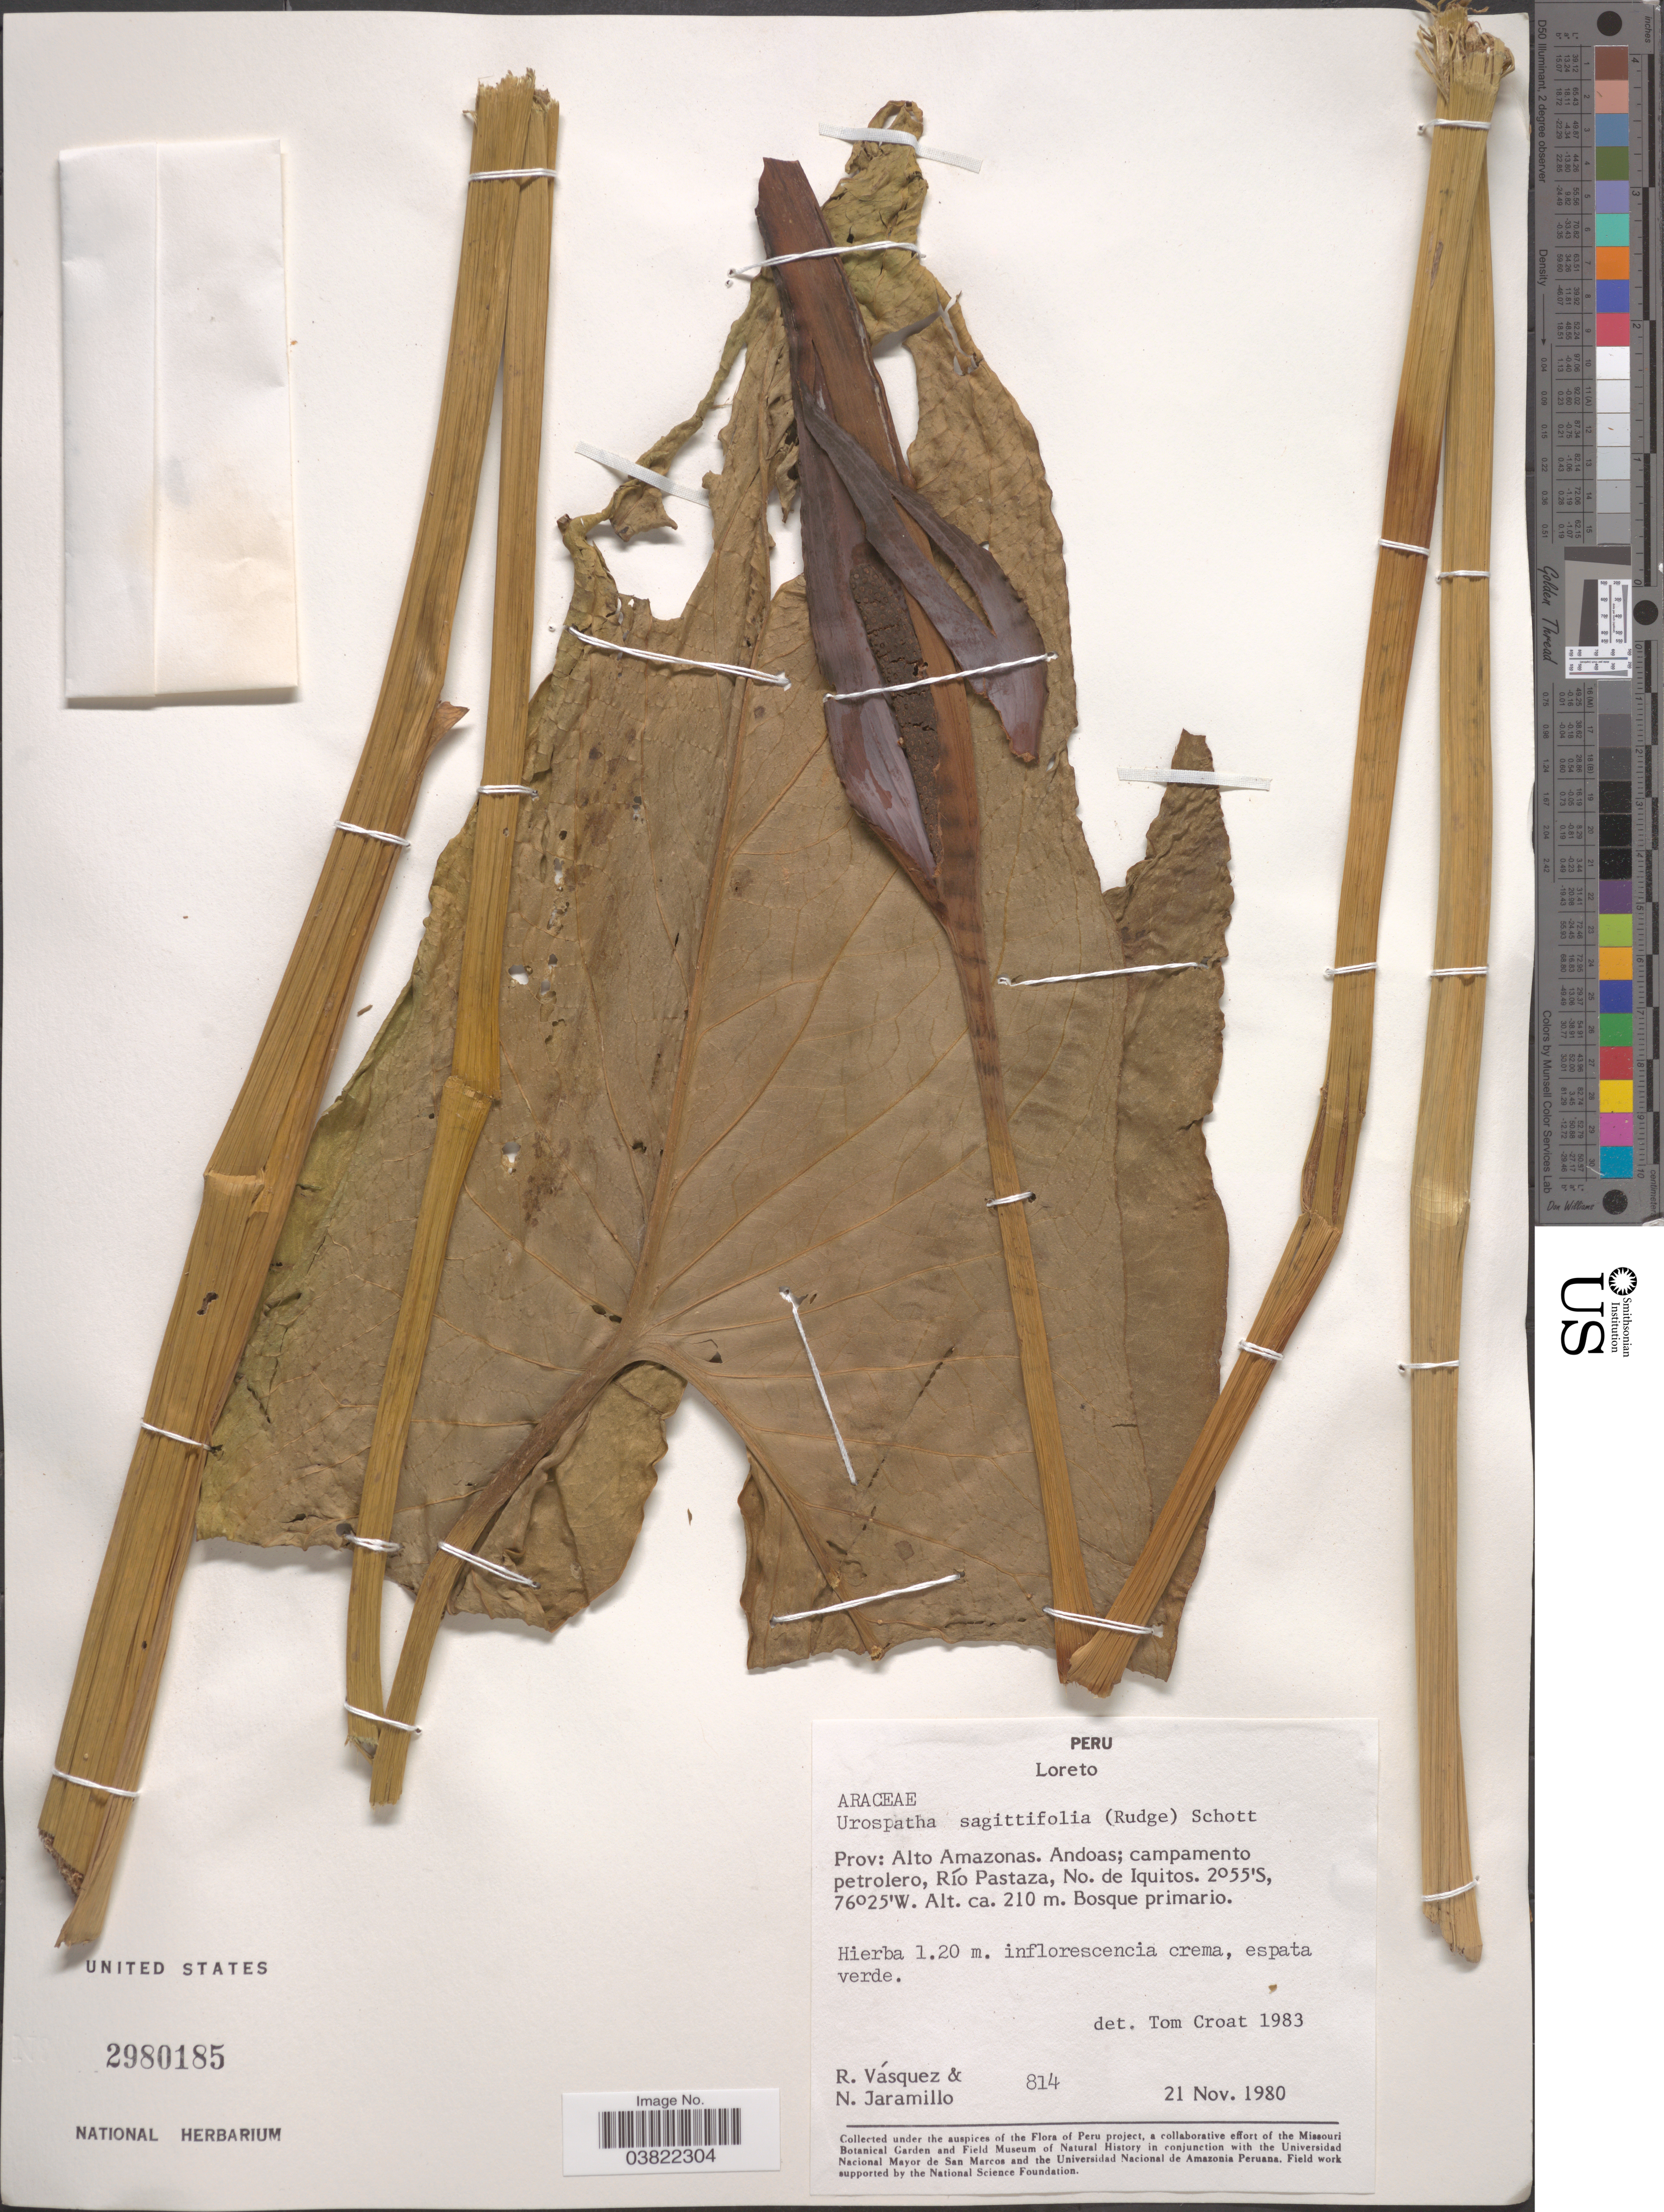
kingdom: Plantae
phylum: Tracheophyta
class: Liliopsida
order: Alismatales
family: Araceae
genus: Urospatha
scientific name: Urospatha sagittifolia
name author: (Rudge) Schott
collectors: R. Vásquez & N. Jaramillo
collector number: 814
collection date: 1980-11-21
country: Peru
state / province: Loreto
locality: Prov: Alto Amazonas. Andoas; campamento petrolero, Río Pastaza.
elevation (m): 210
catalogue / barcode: US 2980185